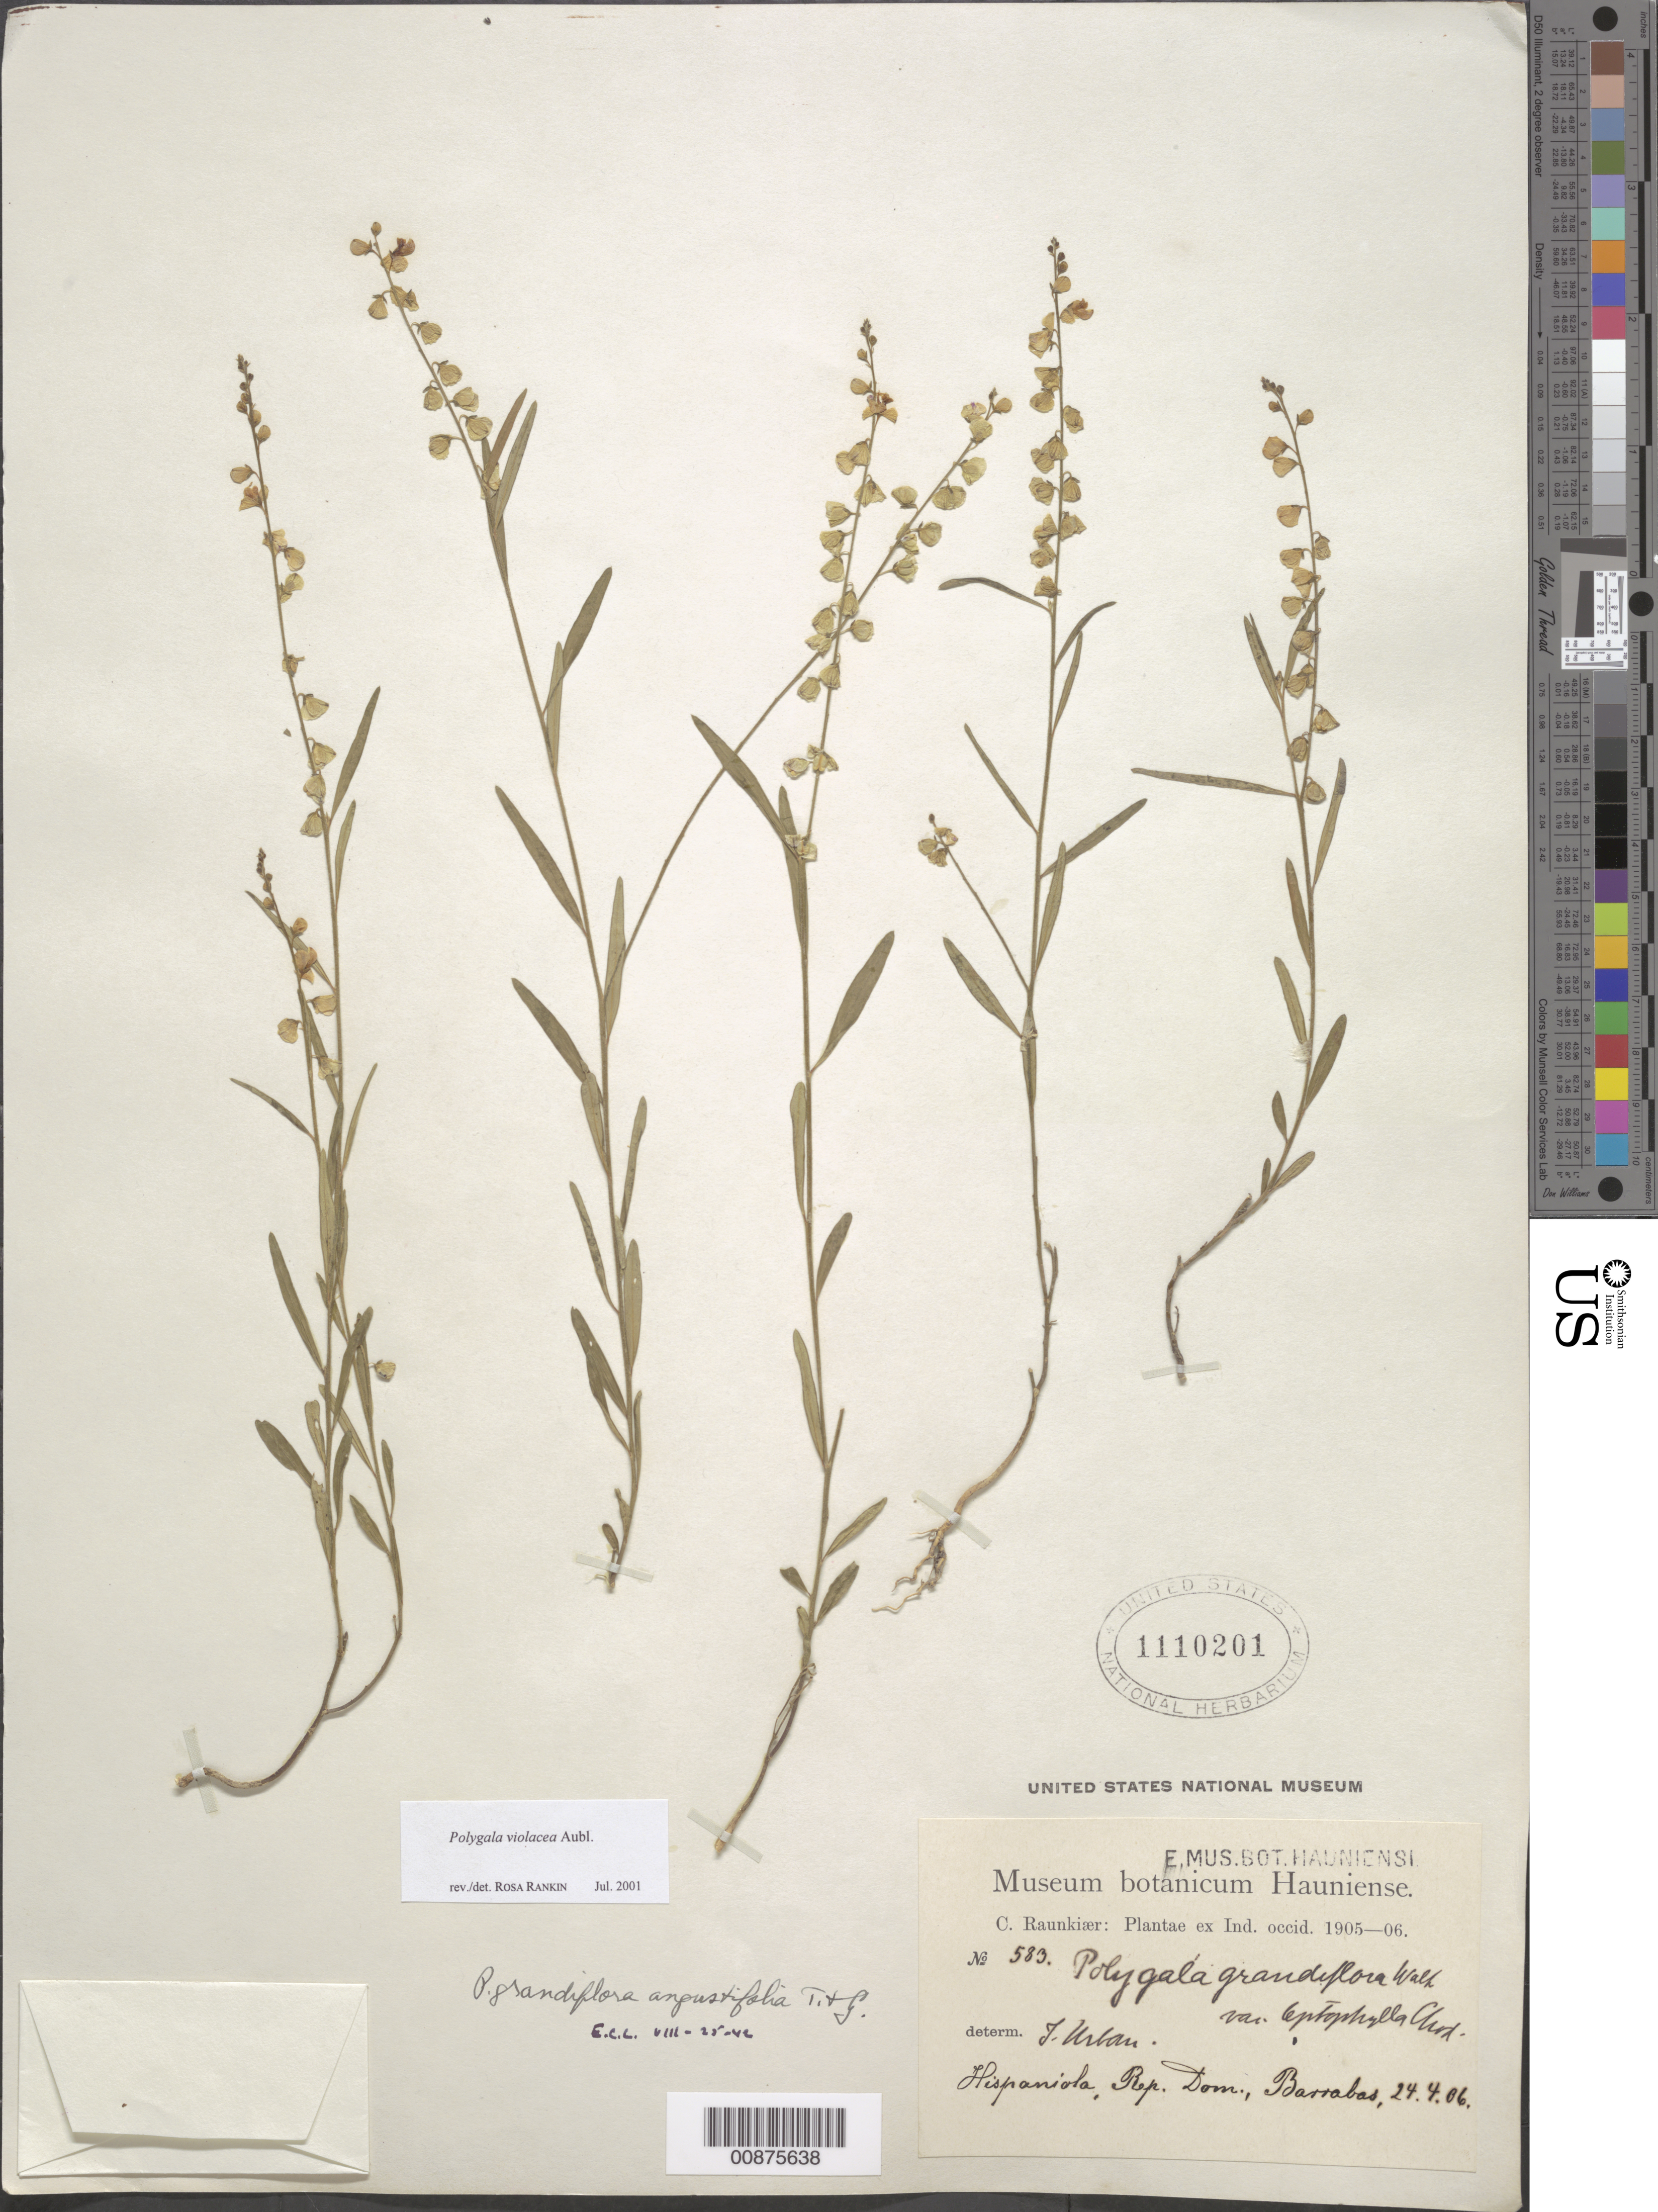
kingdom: Plantae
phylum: Tracheophyta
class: Magnoliopsida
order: Fabales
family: Polygalaceae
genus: Asemeia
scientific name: Asemeia violacea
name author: (Aubl.) J.F.B. Pastore & J.R. Abbott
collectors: C. C. Raunkiaer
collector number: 583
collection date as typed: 24 Apr 1906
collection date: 1906-04-24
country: Dominican Republic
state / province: Puerto Plata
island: Hispaniola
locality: Barrabas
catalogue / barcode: US 1110201